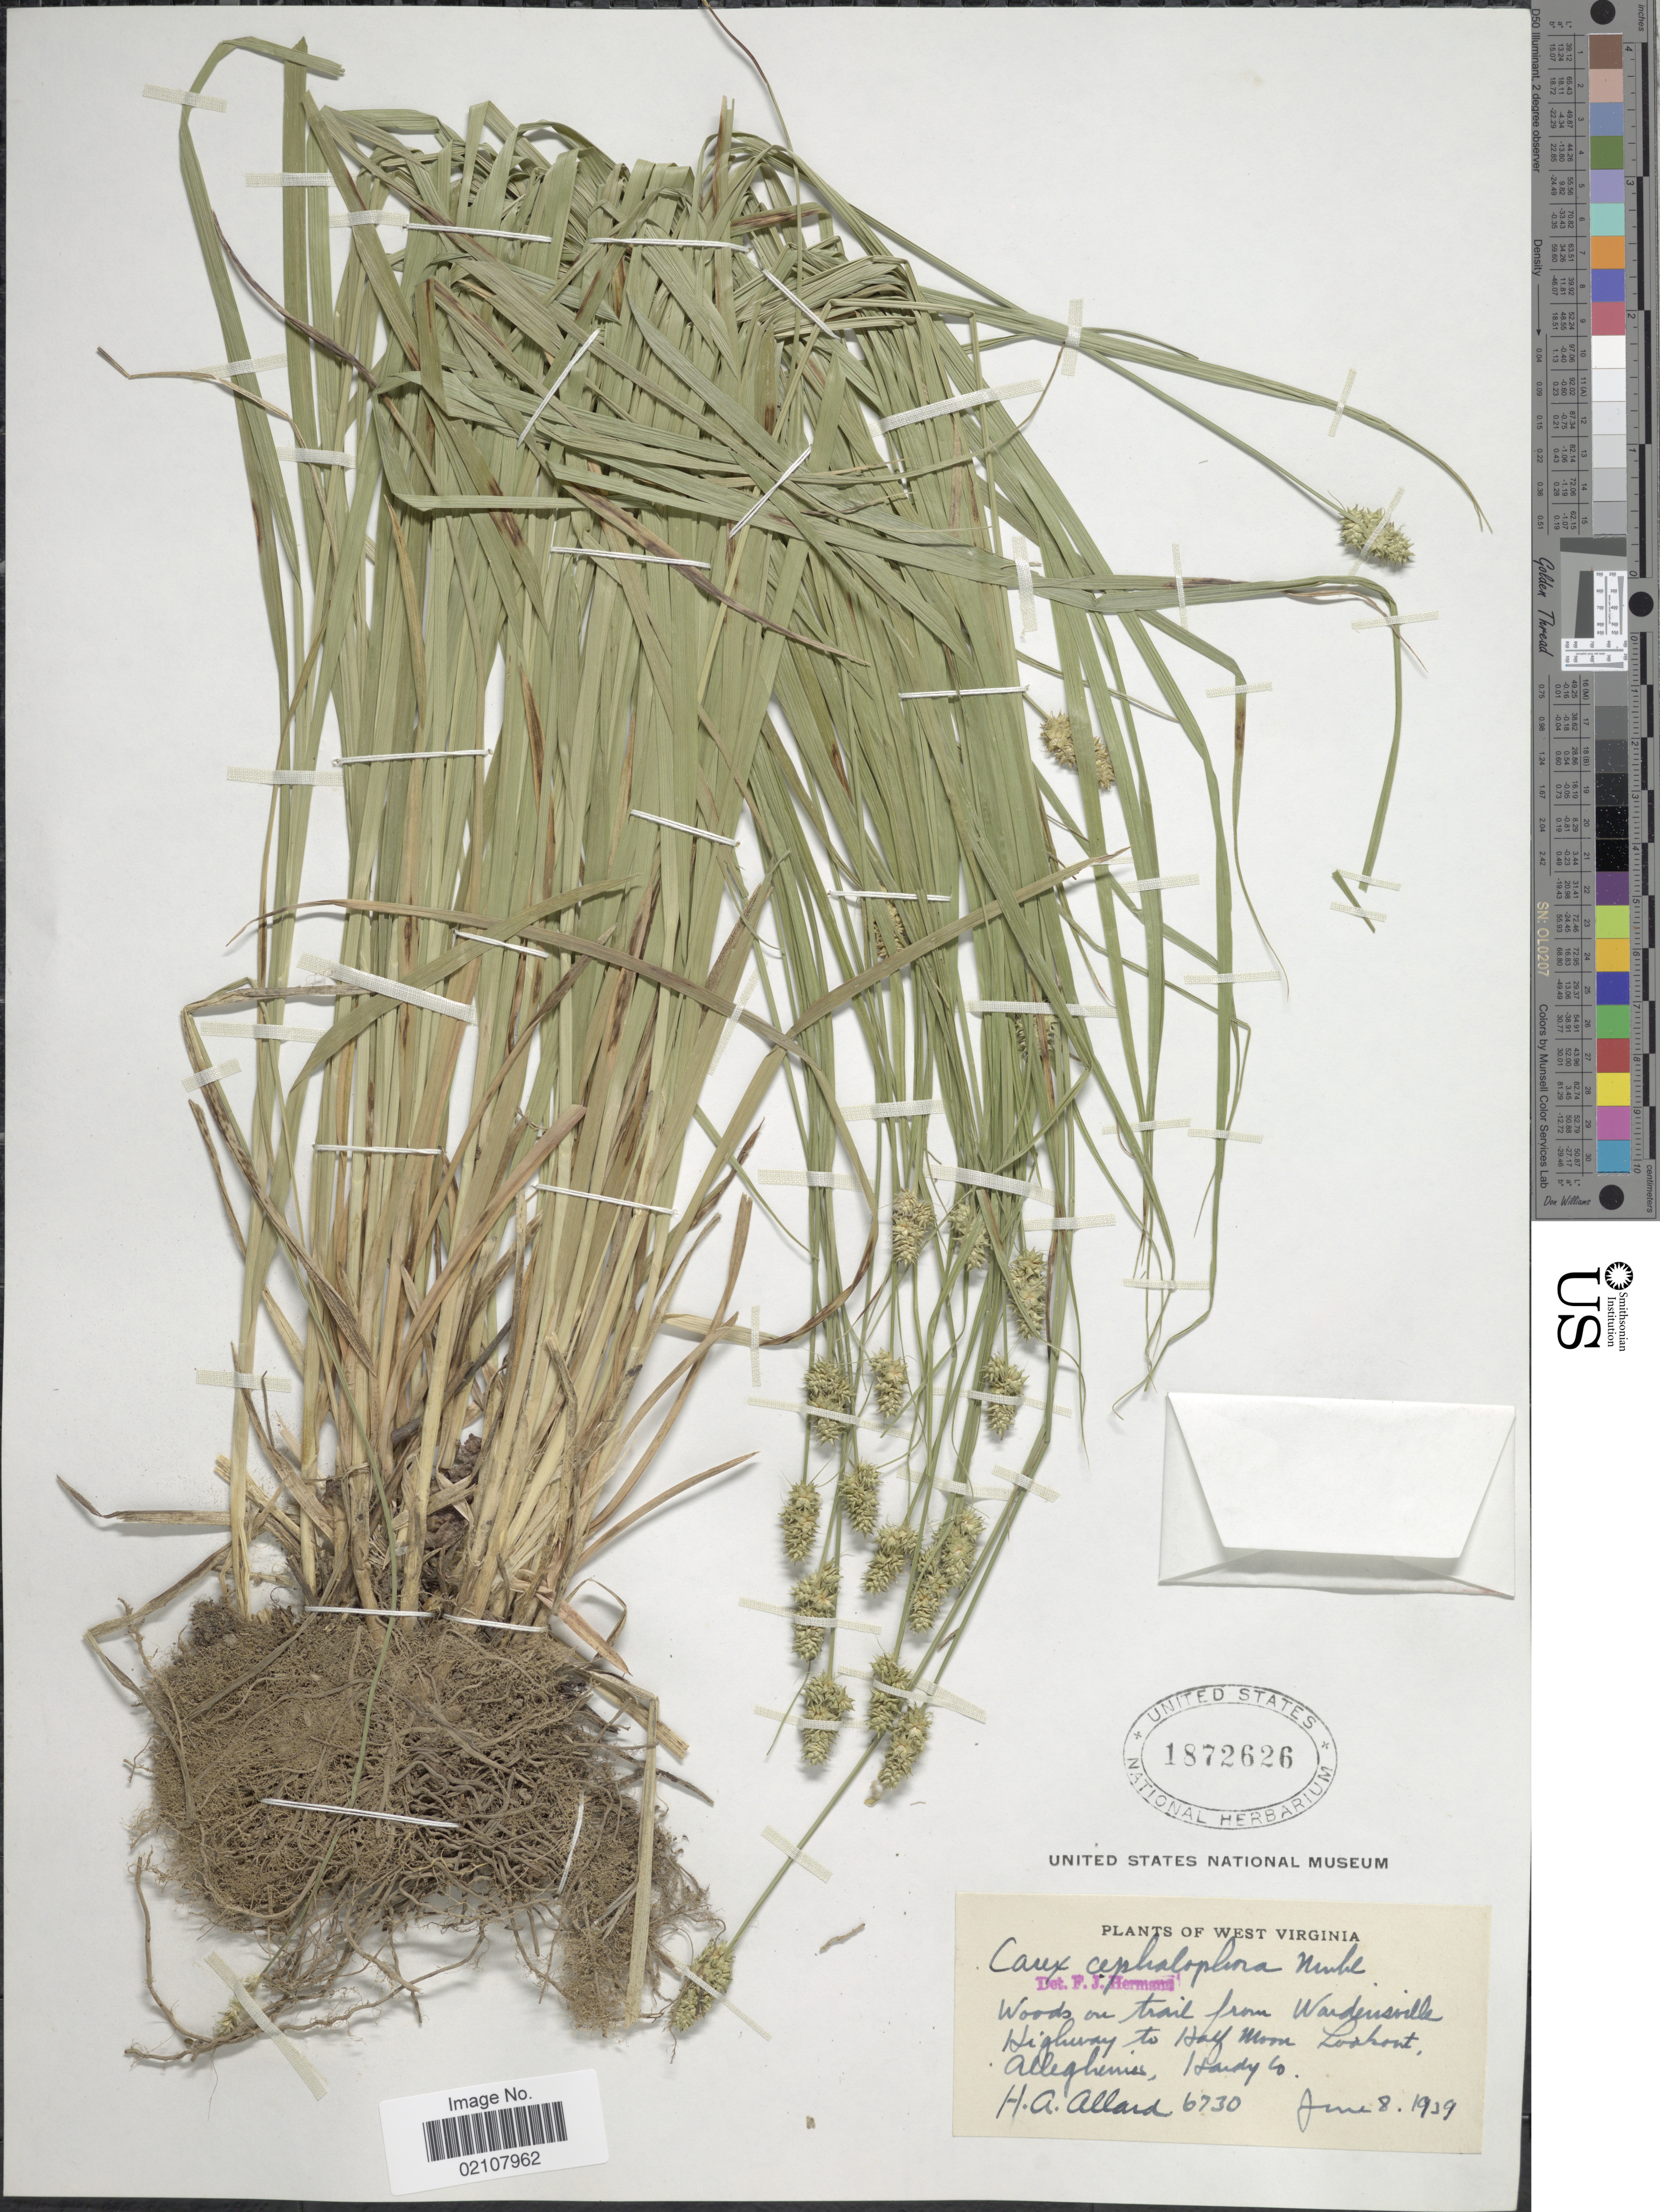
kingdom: Plantae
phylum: Tracheophyta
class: Liliopsida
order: Poales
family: Cyperaceae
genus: Carex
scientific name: Carex cephalophora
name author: Muhl. ex Willd.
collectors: H. A. Allard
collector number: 6730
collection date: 1939-06-08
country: United States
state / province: West Virginia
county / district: Hardy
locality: Woods on trail from Wardensville Highway to Half Moon Lookout, Alleghenies, Hardy Co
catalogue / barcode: US 1872626